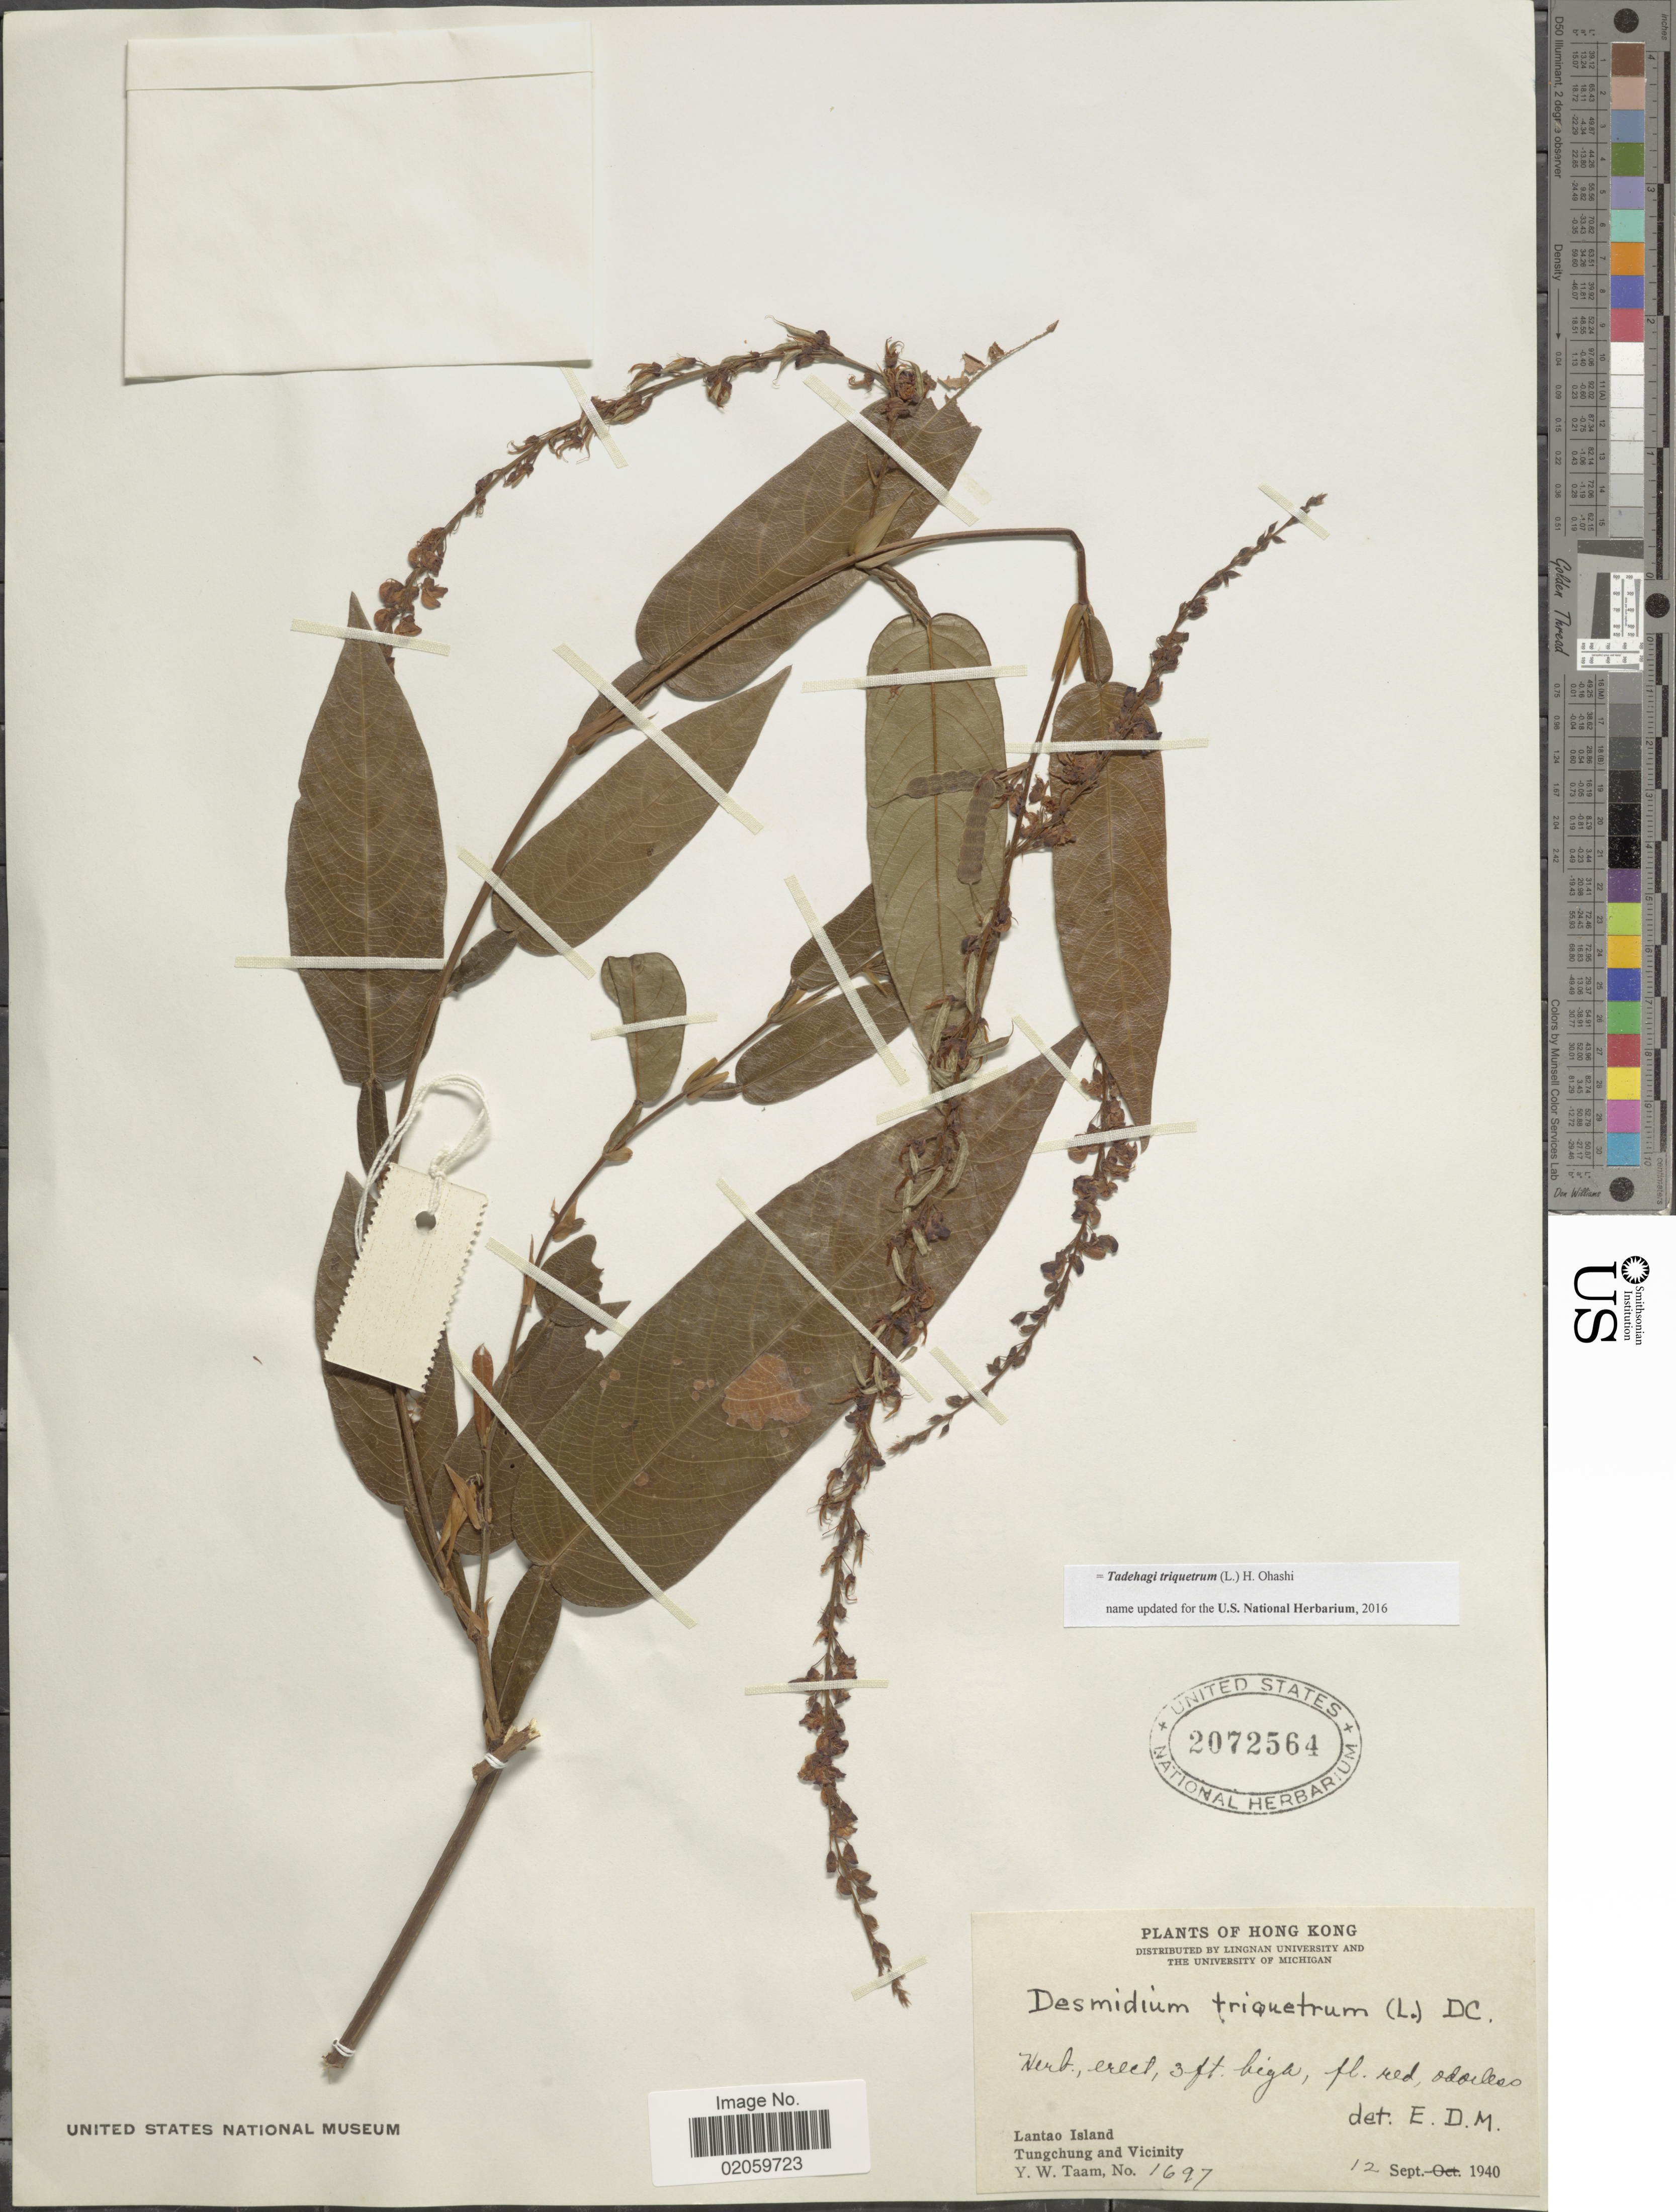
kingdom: Plantae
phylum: Tracheophyta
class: Magnoliopsida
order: Fabales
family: Fabaceae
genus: Tadehagi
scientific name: Tadehagi triquetrum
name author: (L.) H. Ohashi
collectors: Y. W. Taam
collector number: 1697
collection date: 1940-09-12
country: China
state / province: Hong Kong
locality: Hong Kong, Lantao Island, Tungchung and Vicinity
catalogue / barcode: US 2072564